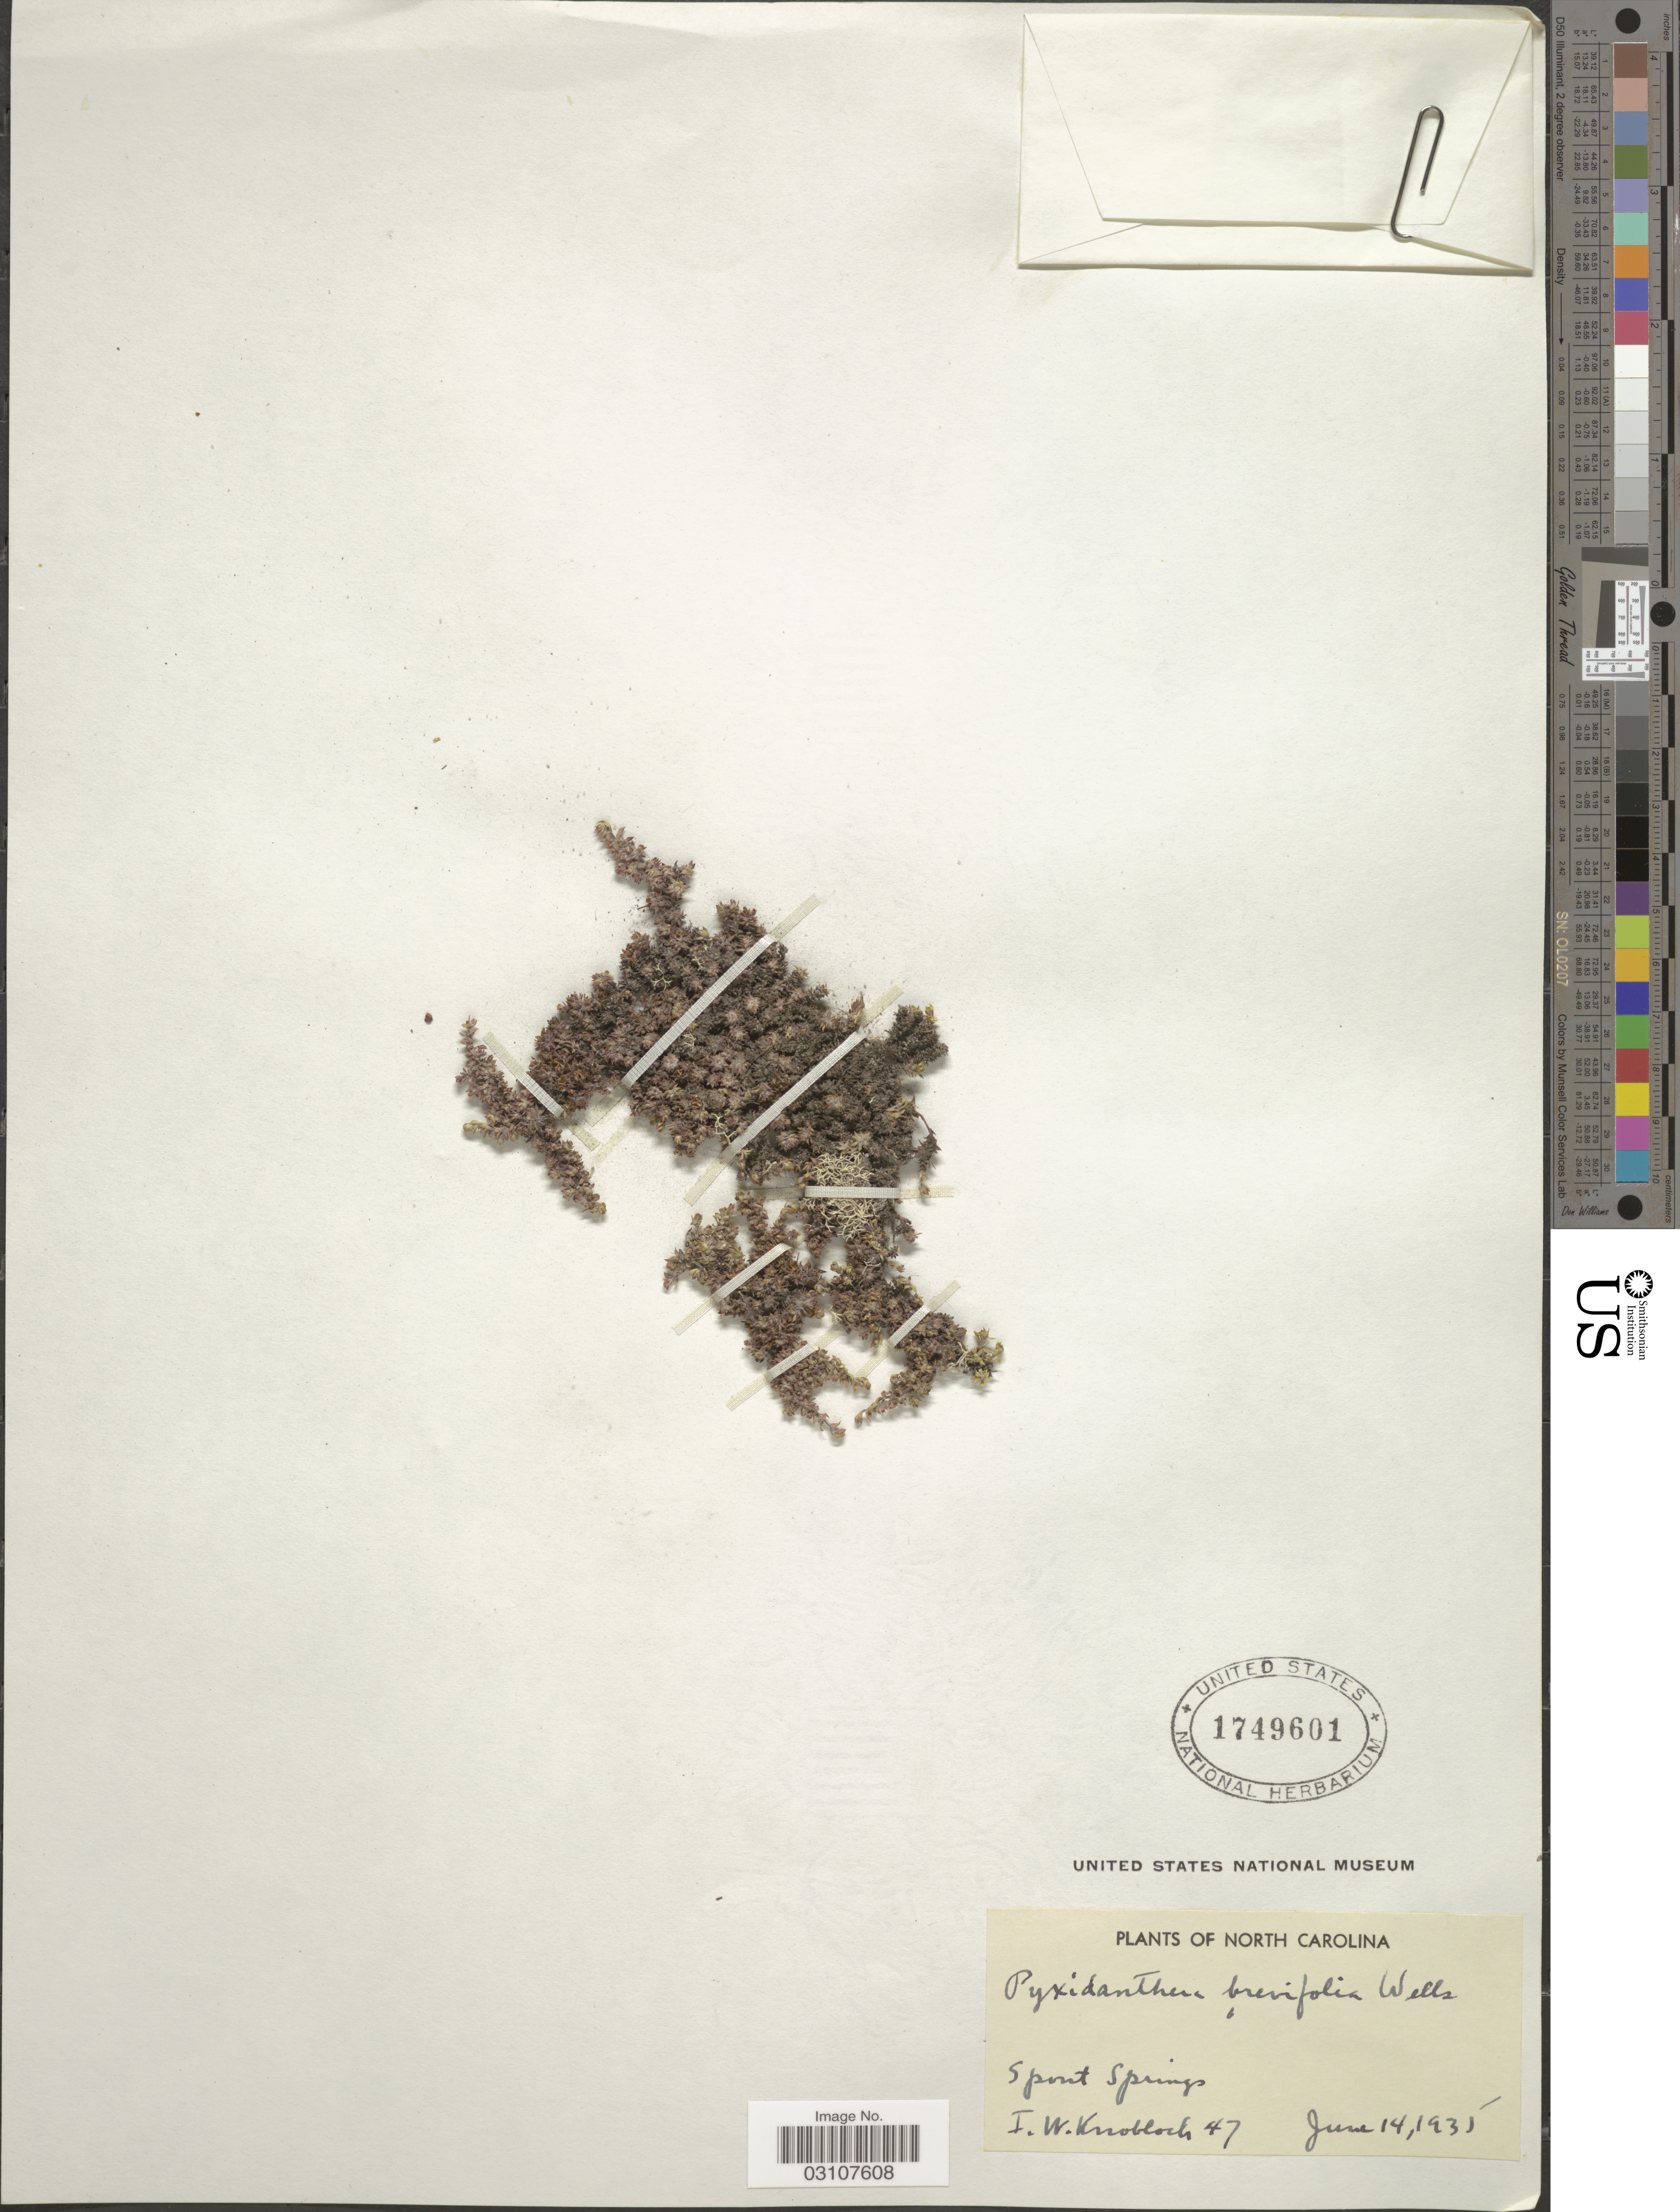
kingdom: Plantae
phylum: Tracheophyta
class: Magnoliopsida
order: Ericales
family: Diapensiaceae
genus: Pyxidanthera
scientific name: Pyxidanthera brevifolia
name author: Wells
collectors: I. W. Knobloch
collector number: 47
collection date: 1935-06-14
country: United States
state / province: North Carolina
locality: Spout Springs.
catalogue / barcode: US 1749601